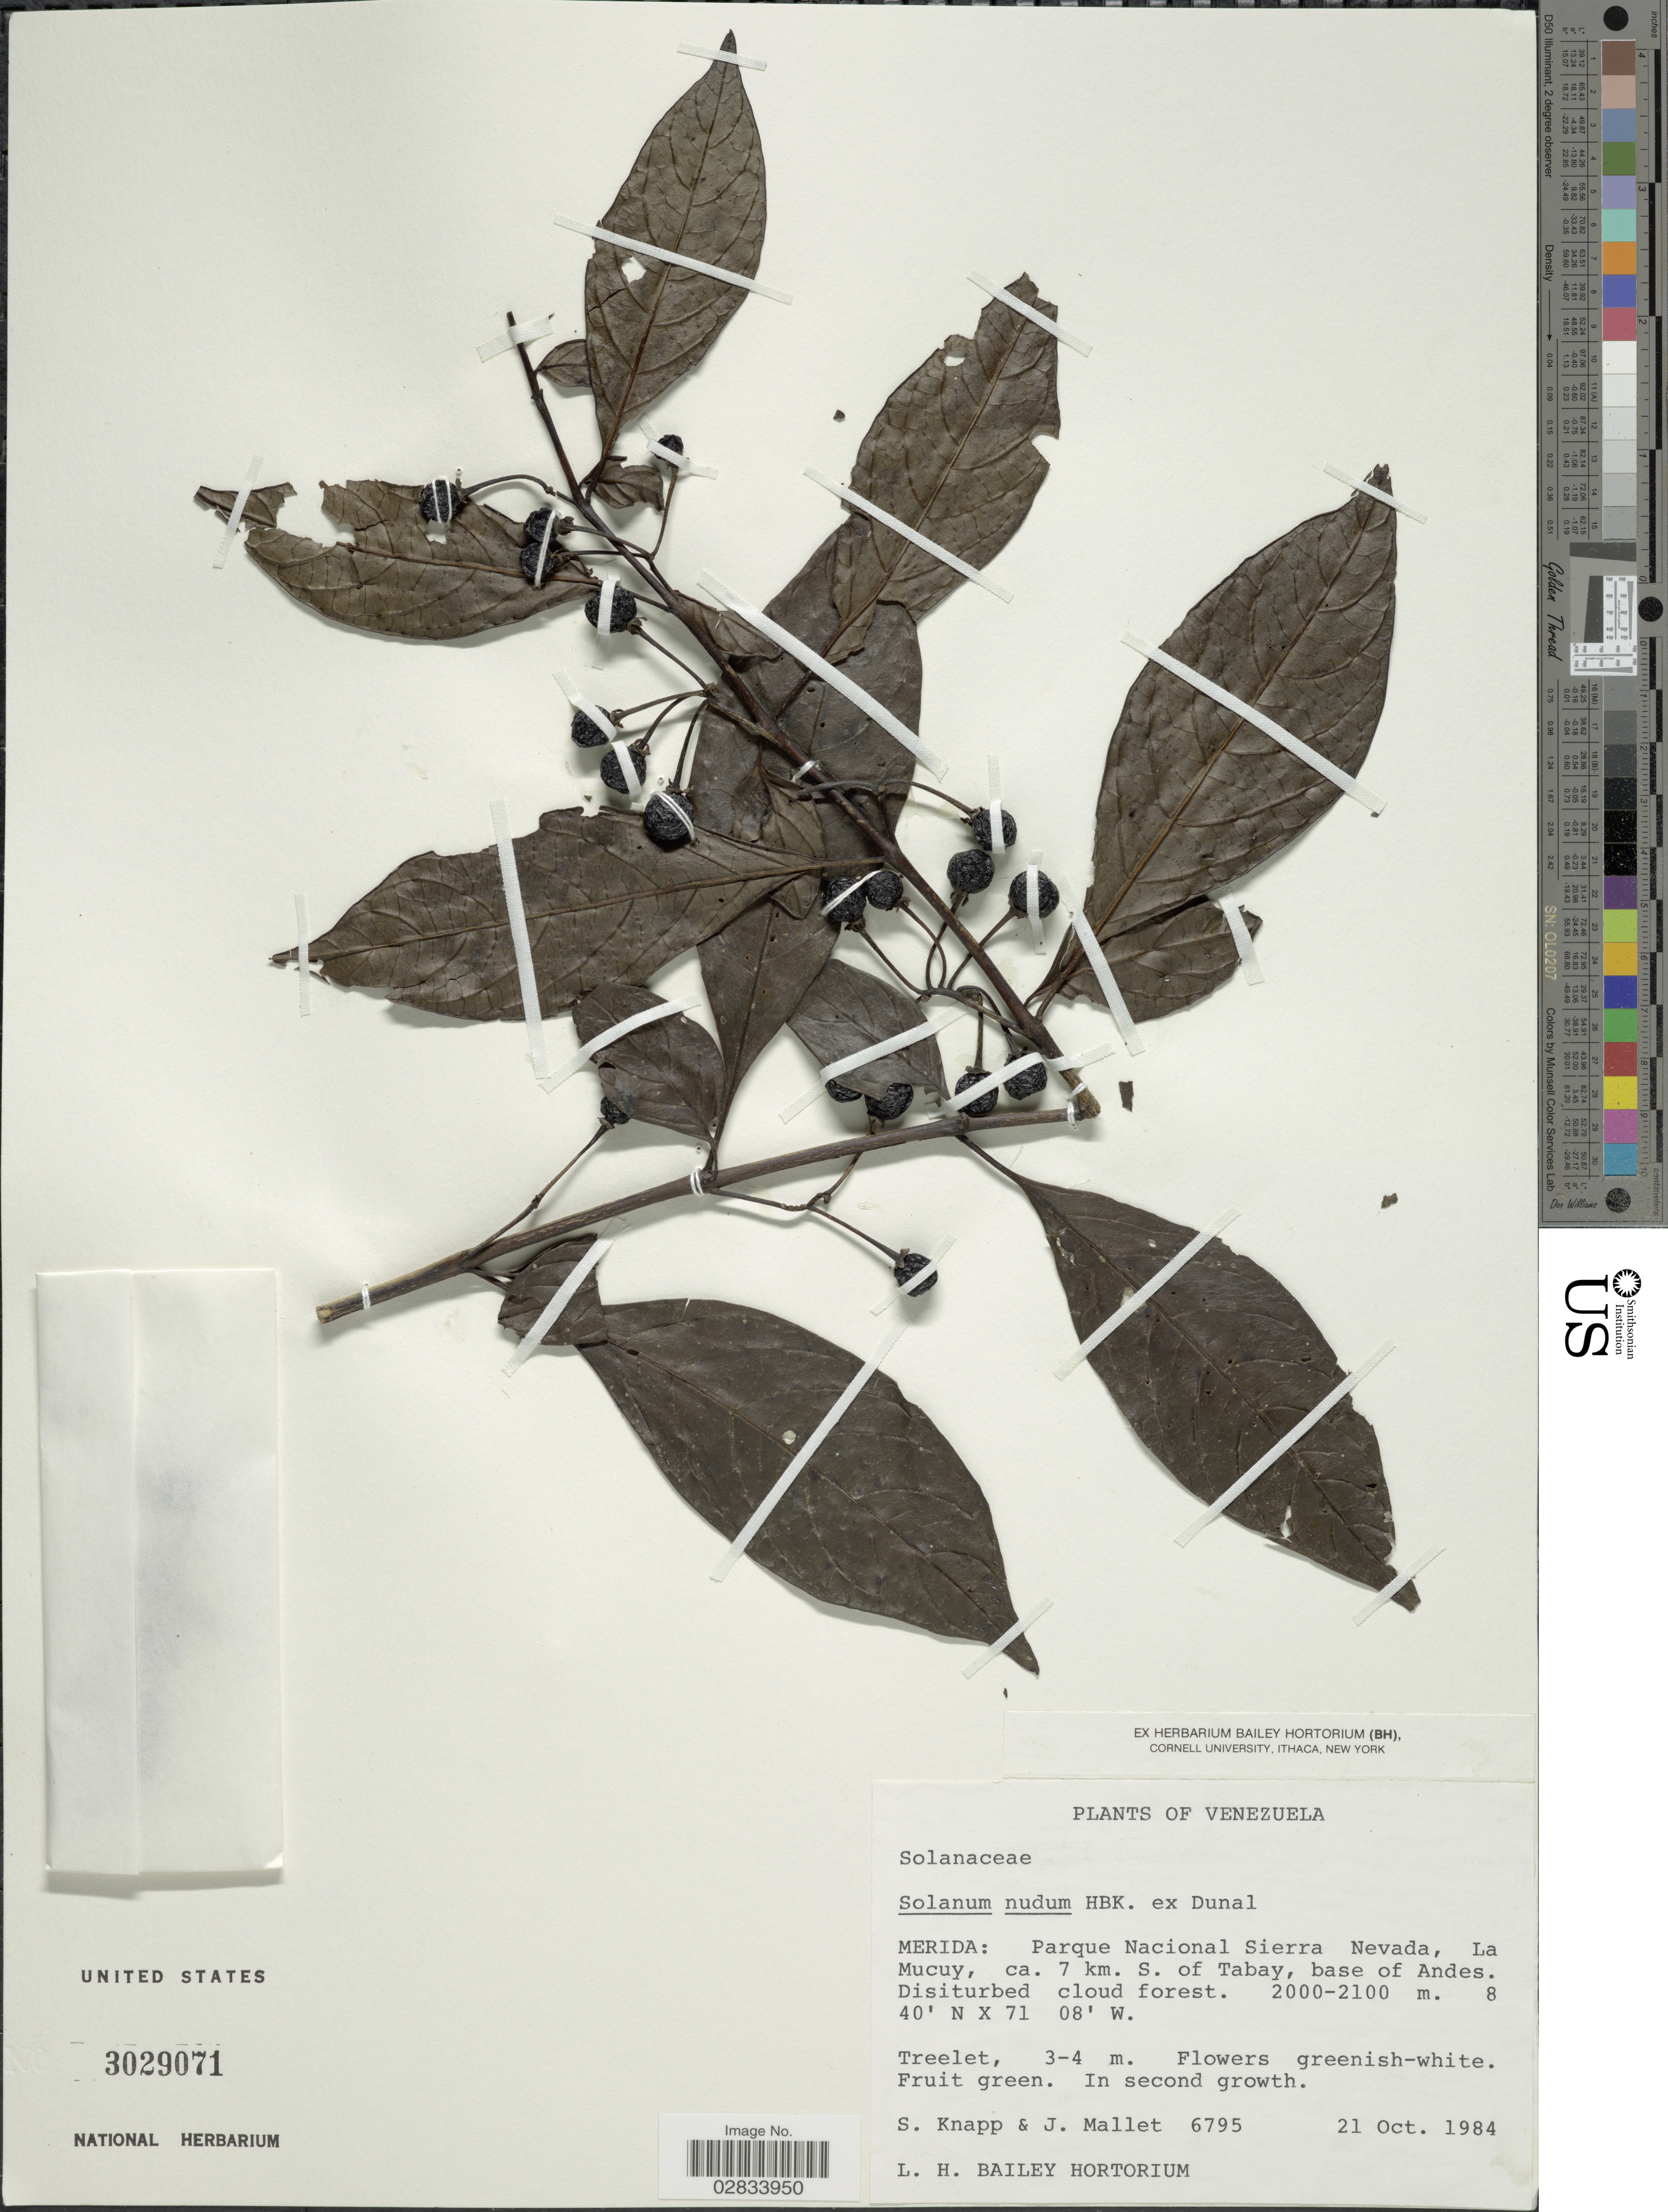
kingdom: Plantae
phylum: Tracheophyta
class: Magnoliopsida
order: Solanales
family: Solanaceae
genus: Solanum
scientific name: Solanum nudum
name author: Humb. & Bonpl. ex Dunal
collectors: S. Knapp & J. Mallet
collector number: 6795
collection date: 1984-10-21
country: Venezuela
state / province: Mérida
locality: Merida: Parque Nacional Sierra Nevada, La Mucuy, ca. 7 km. S. of Tabay, base of Andes.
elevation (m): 2000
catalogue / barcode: US 3029071